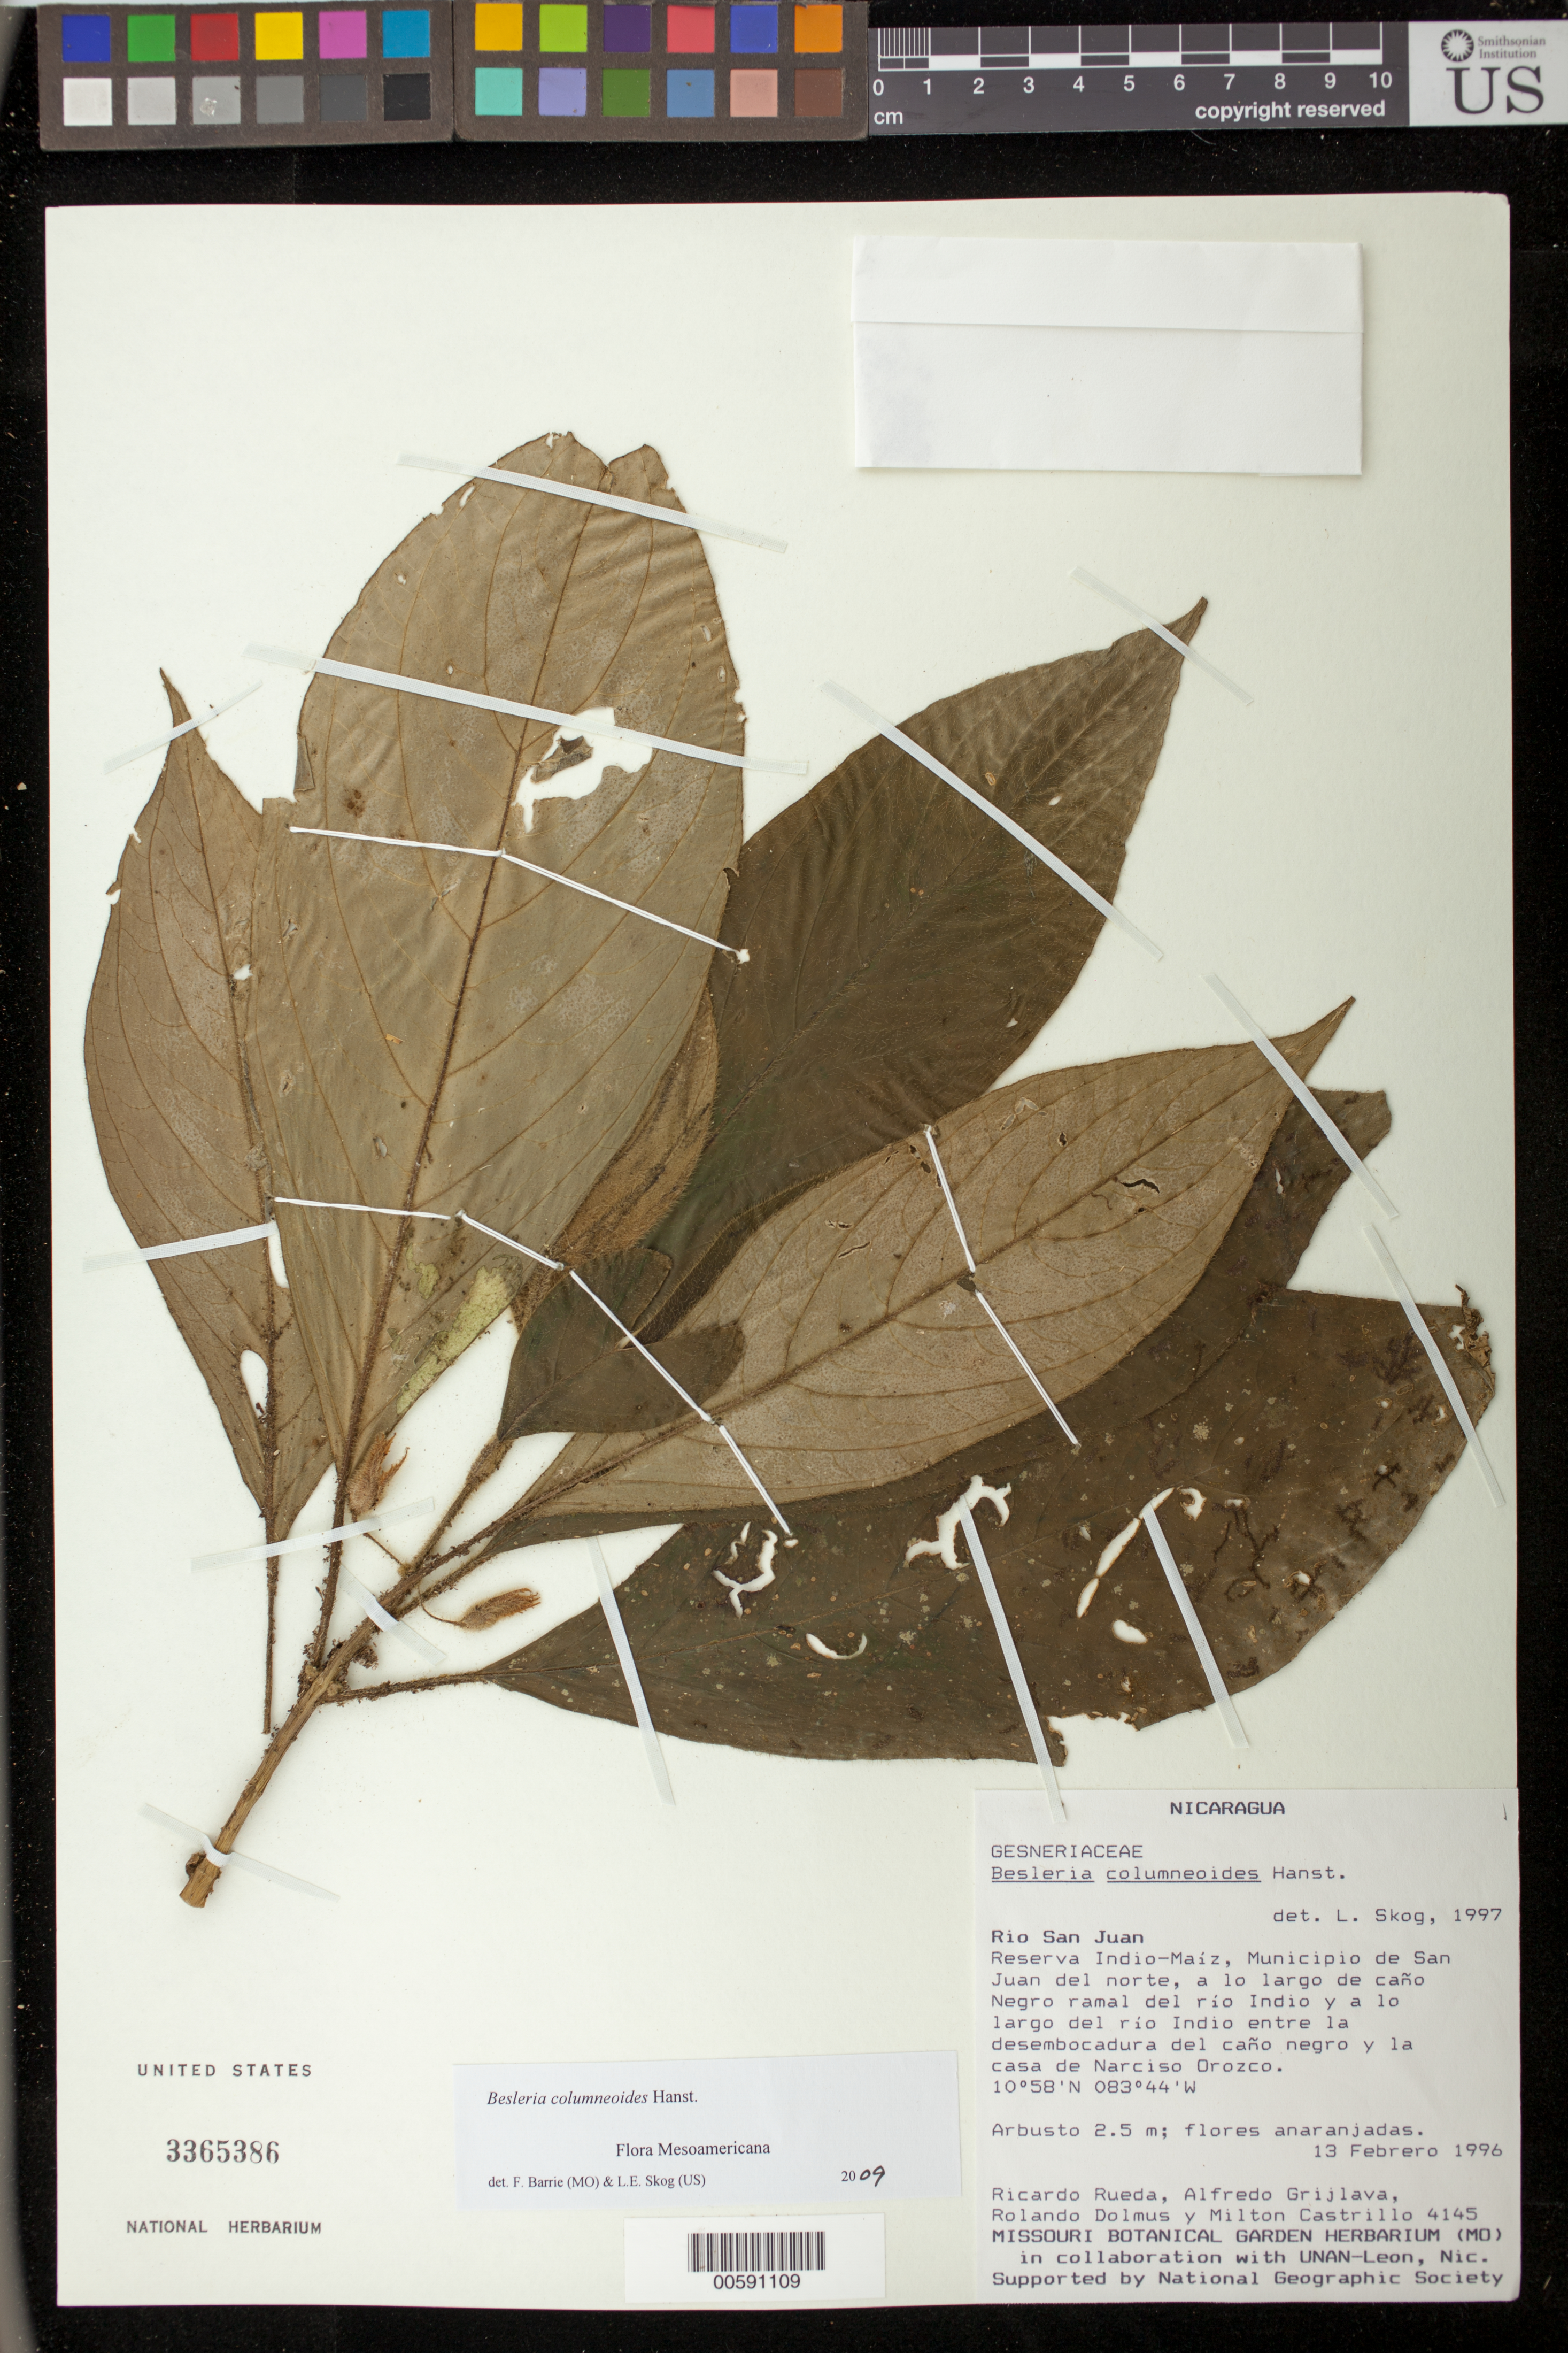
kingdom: Plantae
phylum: Tracheophyta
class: Magnoliopsida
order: Lamiales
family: Gesneriaceae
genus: Besleria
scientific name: Besleria columneoides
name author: Hanst.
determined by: Skog, Laurence E.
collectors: R. Rueda, A. Grijalva P., R. Dolmus & M. Castrillo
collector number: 4145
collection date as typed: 13 Feb 1996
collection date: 1996-02-13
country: Nicaragua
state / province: Rio San Juan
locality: Reserva Indio-Maíz, Mpio. de San Juan del norte, a lo largo de caño Negro ramal del río Indio y a lo largo del río Indio entre la desembocadura del caño nego y la casa de Narciso Orozco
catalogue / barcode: US 3365386